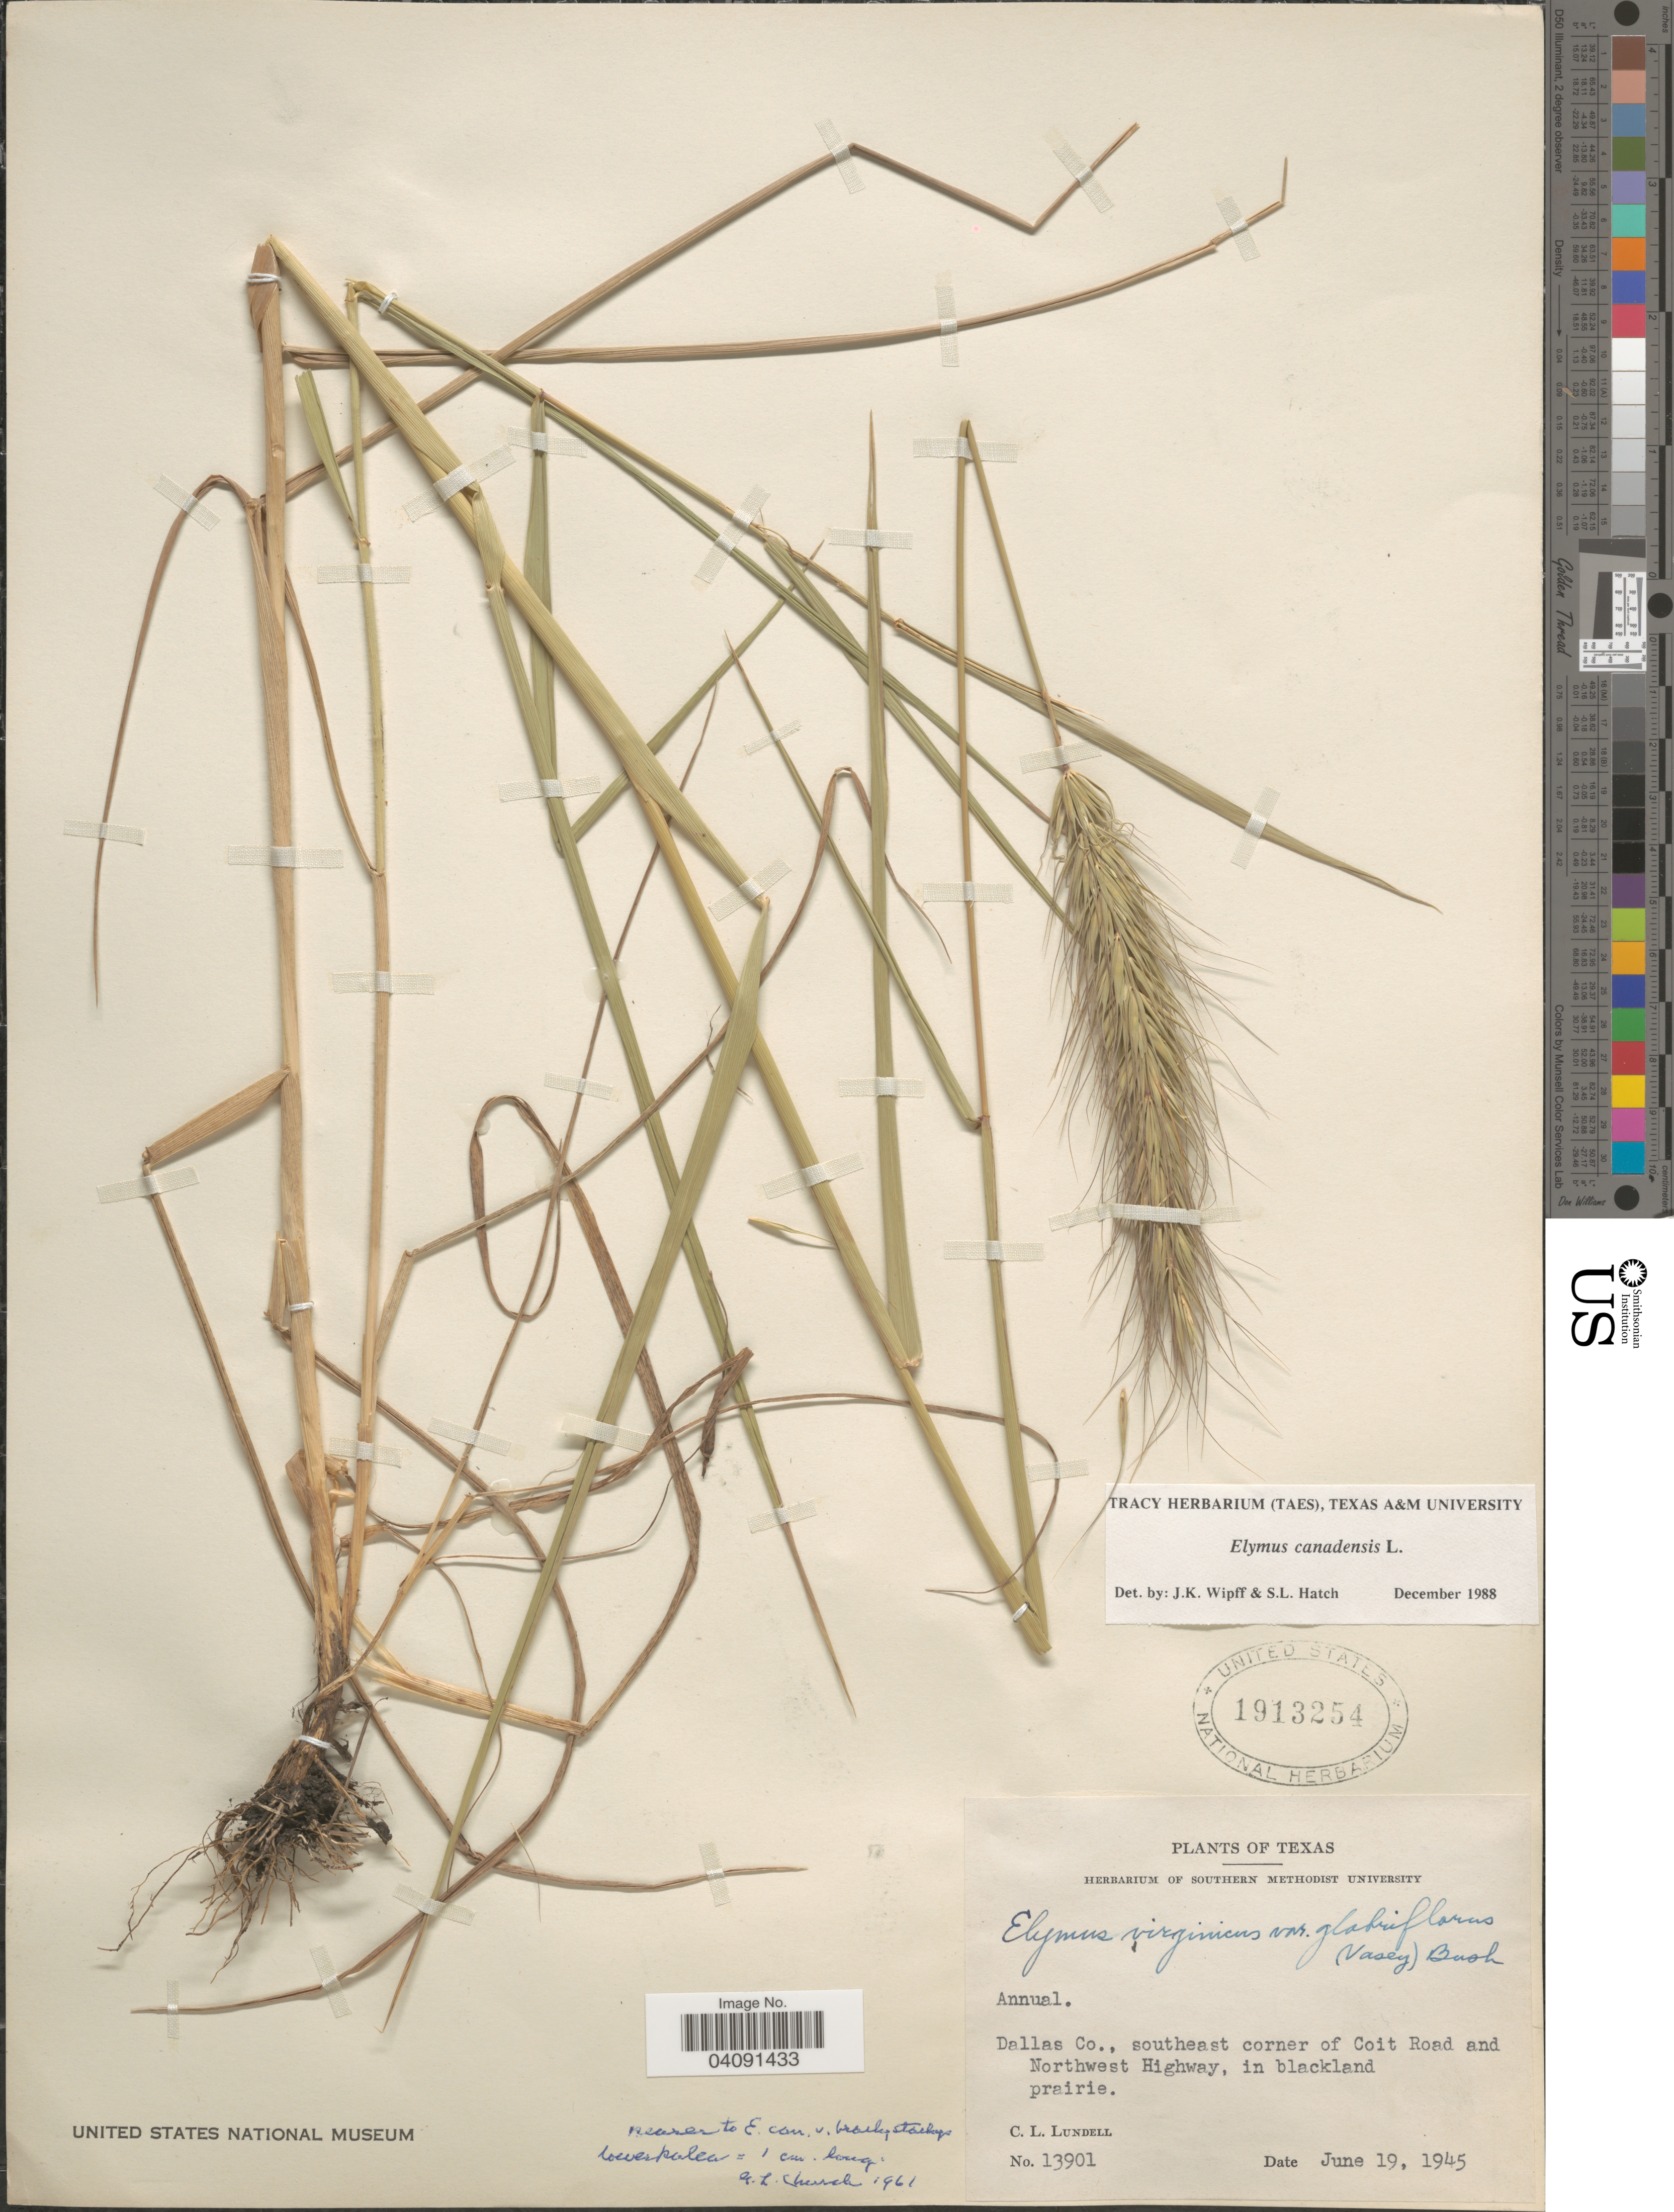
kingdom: Plantae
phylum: Tracheophyta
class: Liliopsida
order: Poales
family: Poaceae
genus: Elymus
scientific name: Elymus canadensis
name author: L.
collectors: C. L. Lundell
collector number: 13901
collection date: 1945-06-19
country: United States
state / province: Texas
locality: Dallas Co., southeast corner of Coit Road and Northwest Highway, in blackland prairie.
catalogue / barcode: US 1913254